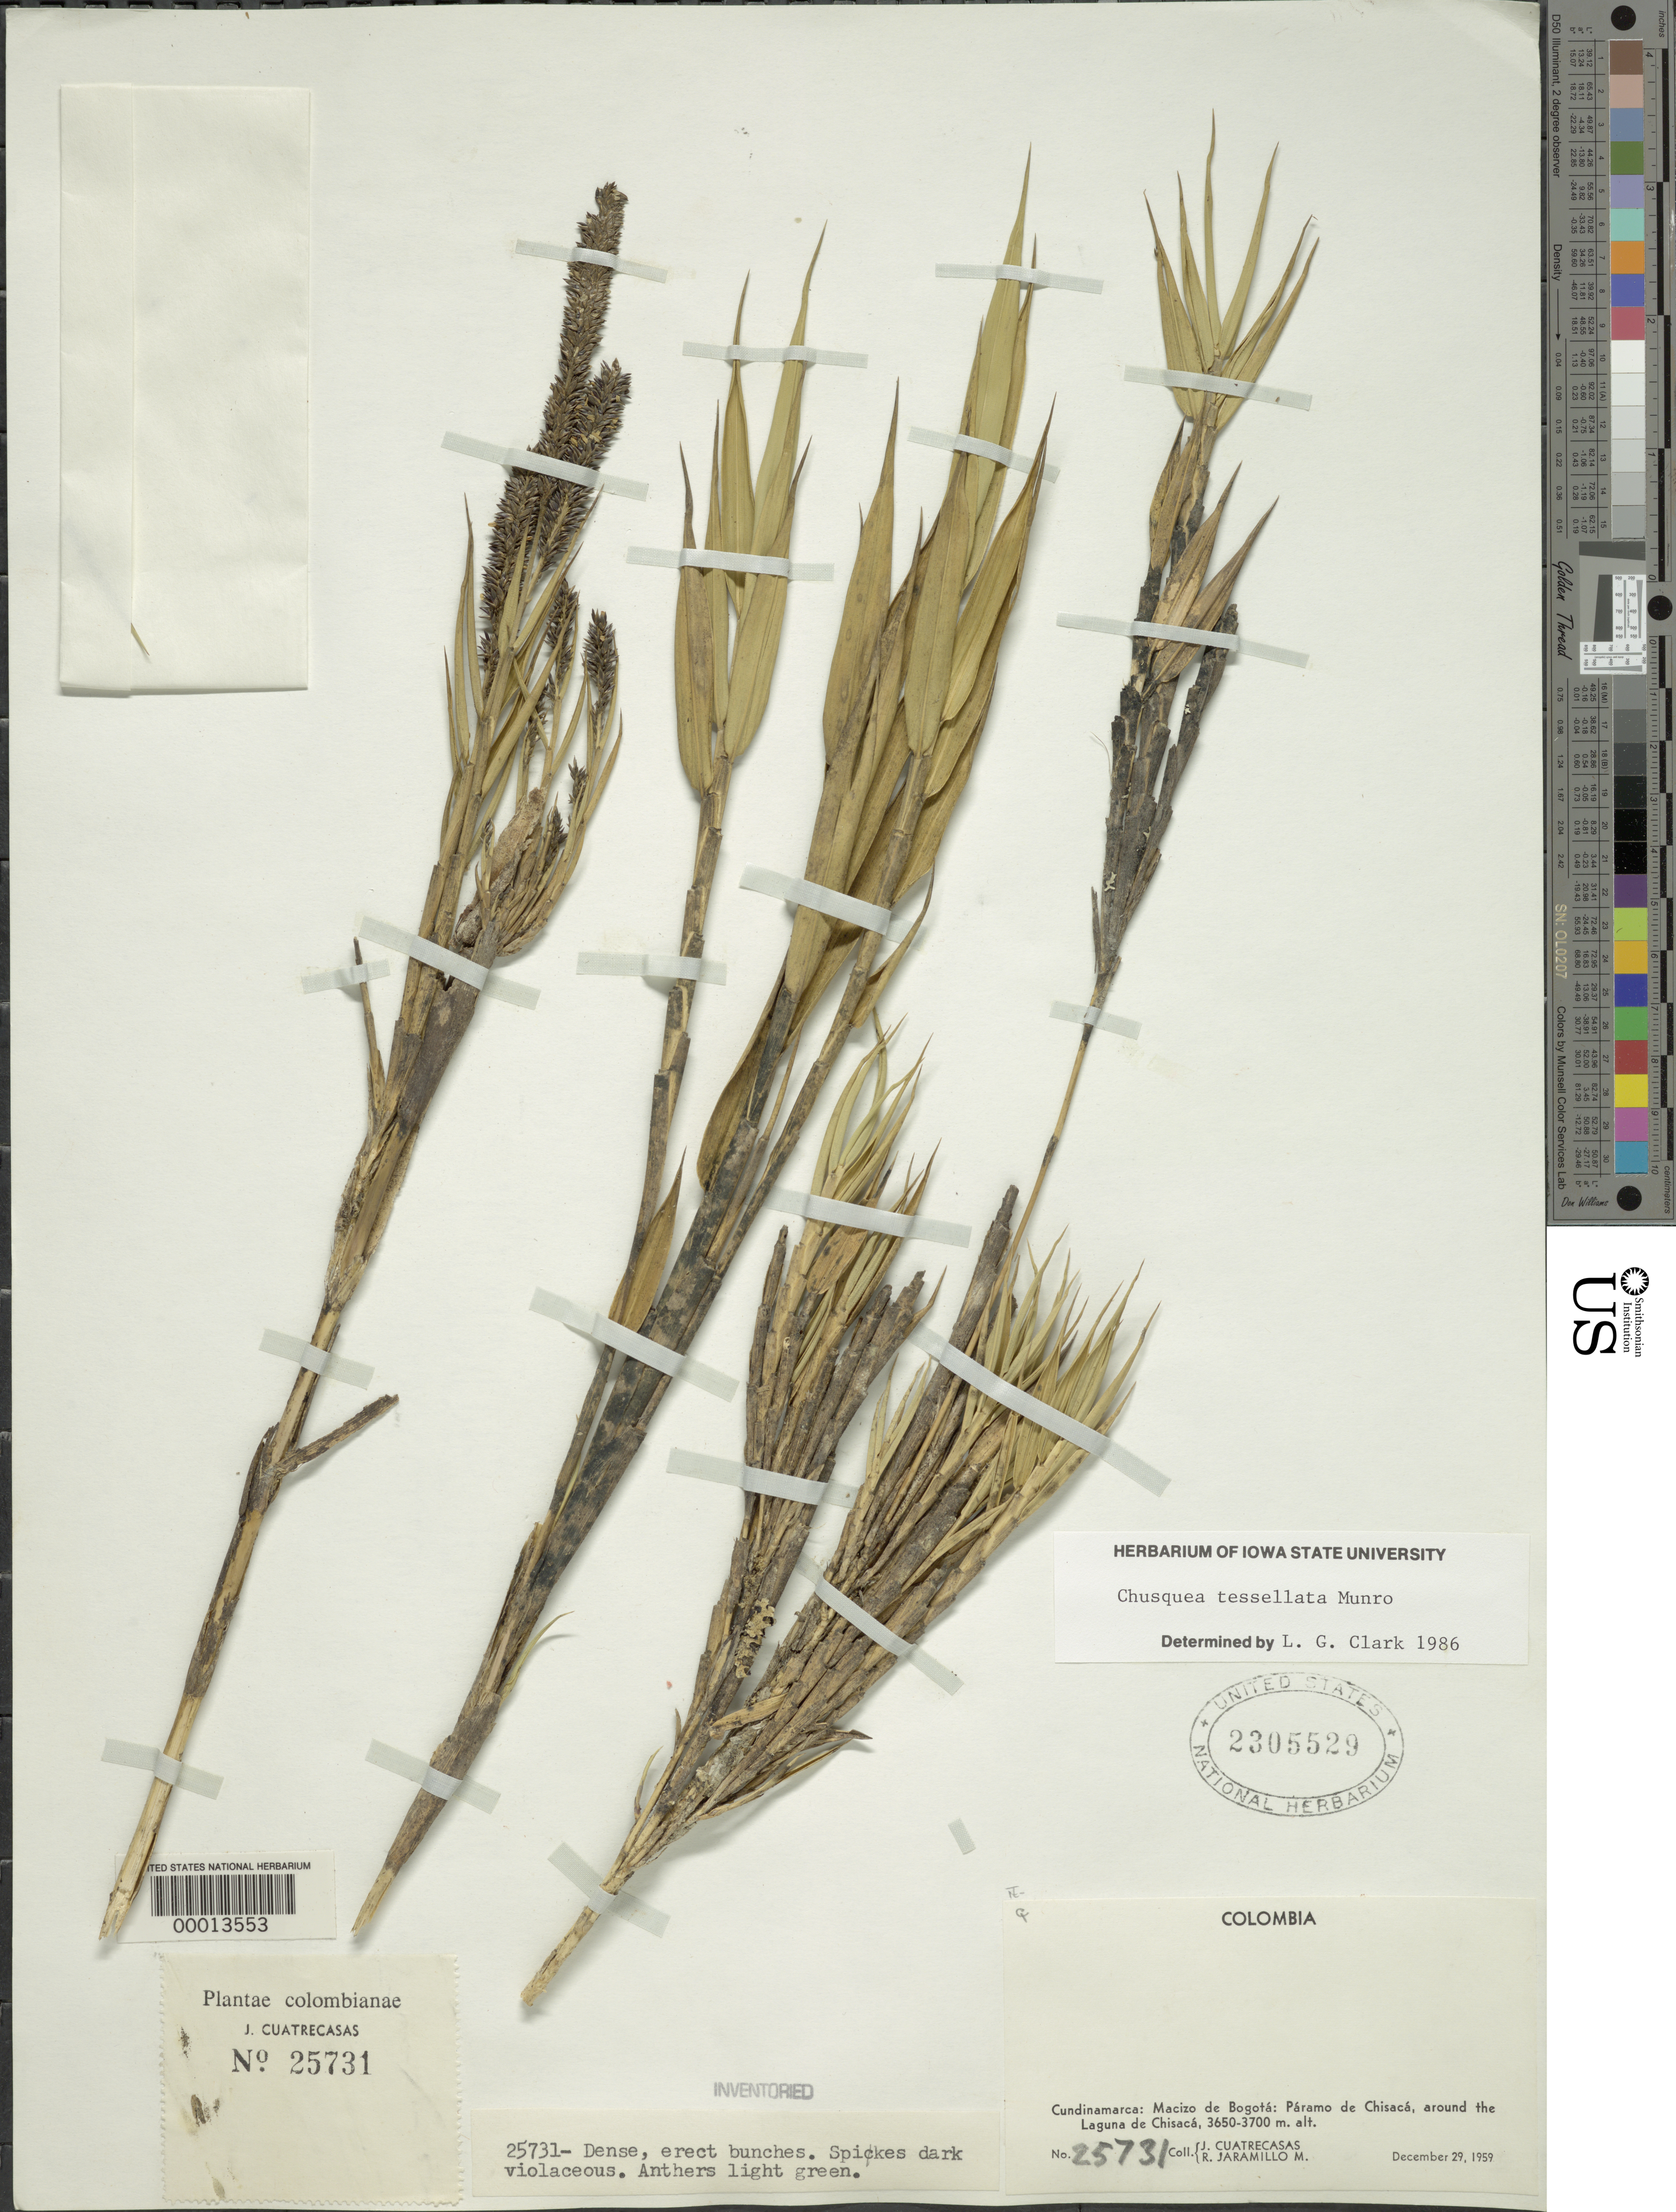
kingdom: Plantae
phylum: Tracheophyta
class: Liliopsida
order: Poales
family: Poaceae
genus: Chusquea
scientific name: Chusquea tessellata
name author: Munro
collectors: J. Cuatrecasas & R. Jaramillo M.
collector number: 25731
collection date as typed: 29 Dec 1959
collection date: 1959-12-29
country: Colombia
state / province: Cundinamarca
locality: Laguna de Chisaca, Macizo de Bogota, Paramo de Chisaca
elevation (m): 3650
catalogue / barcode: US 2305529